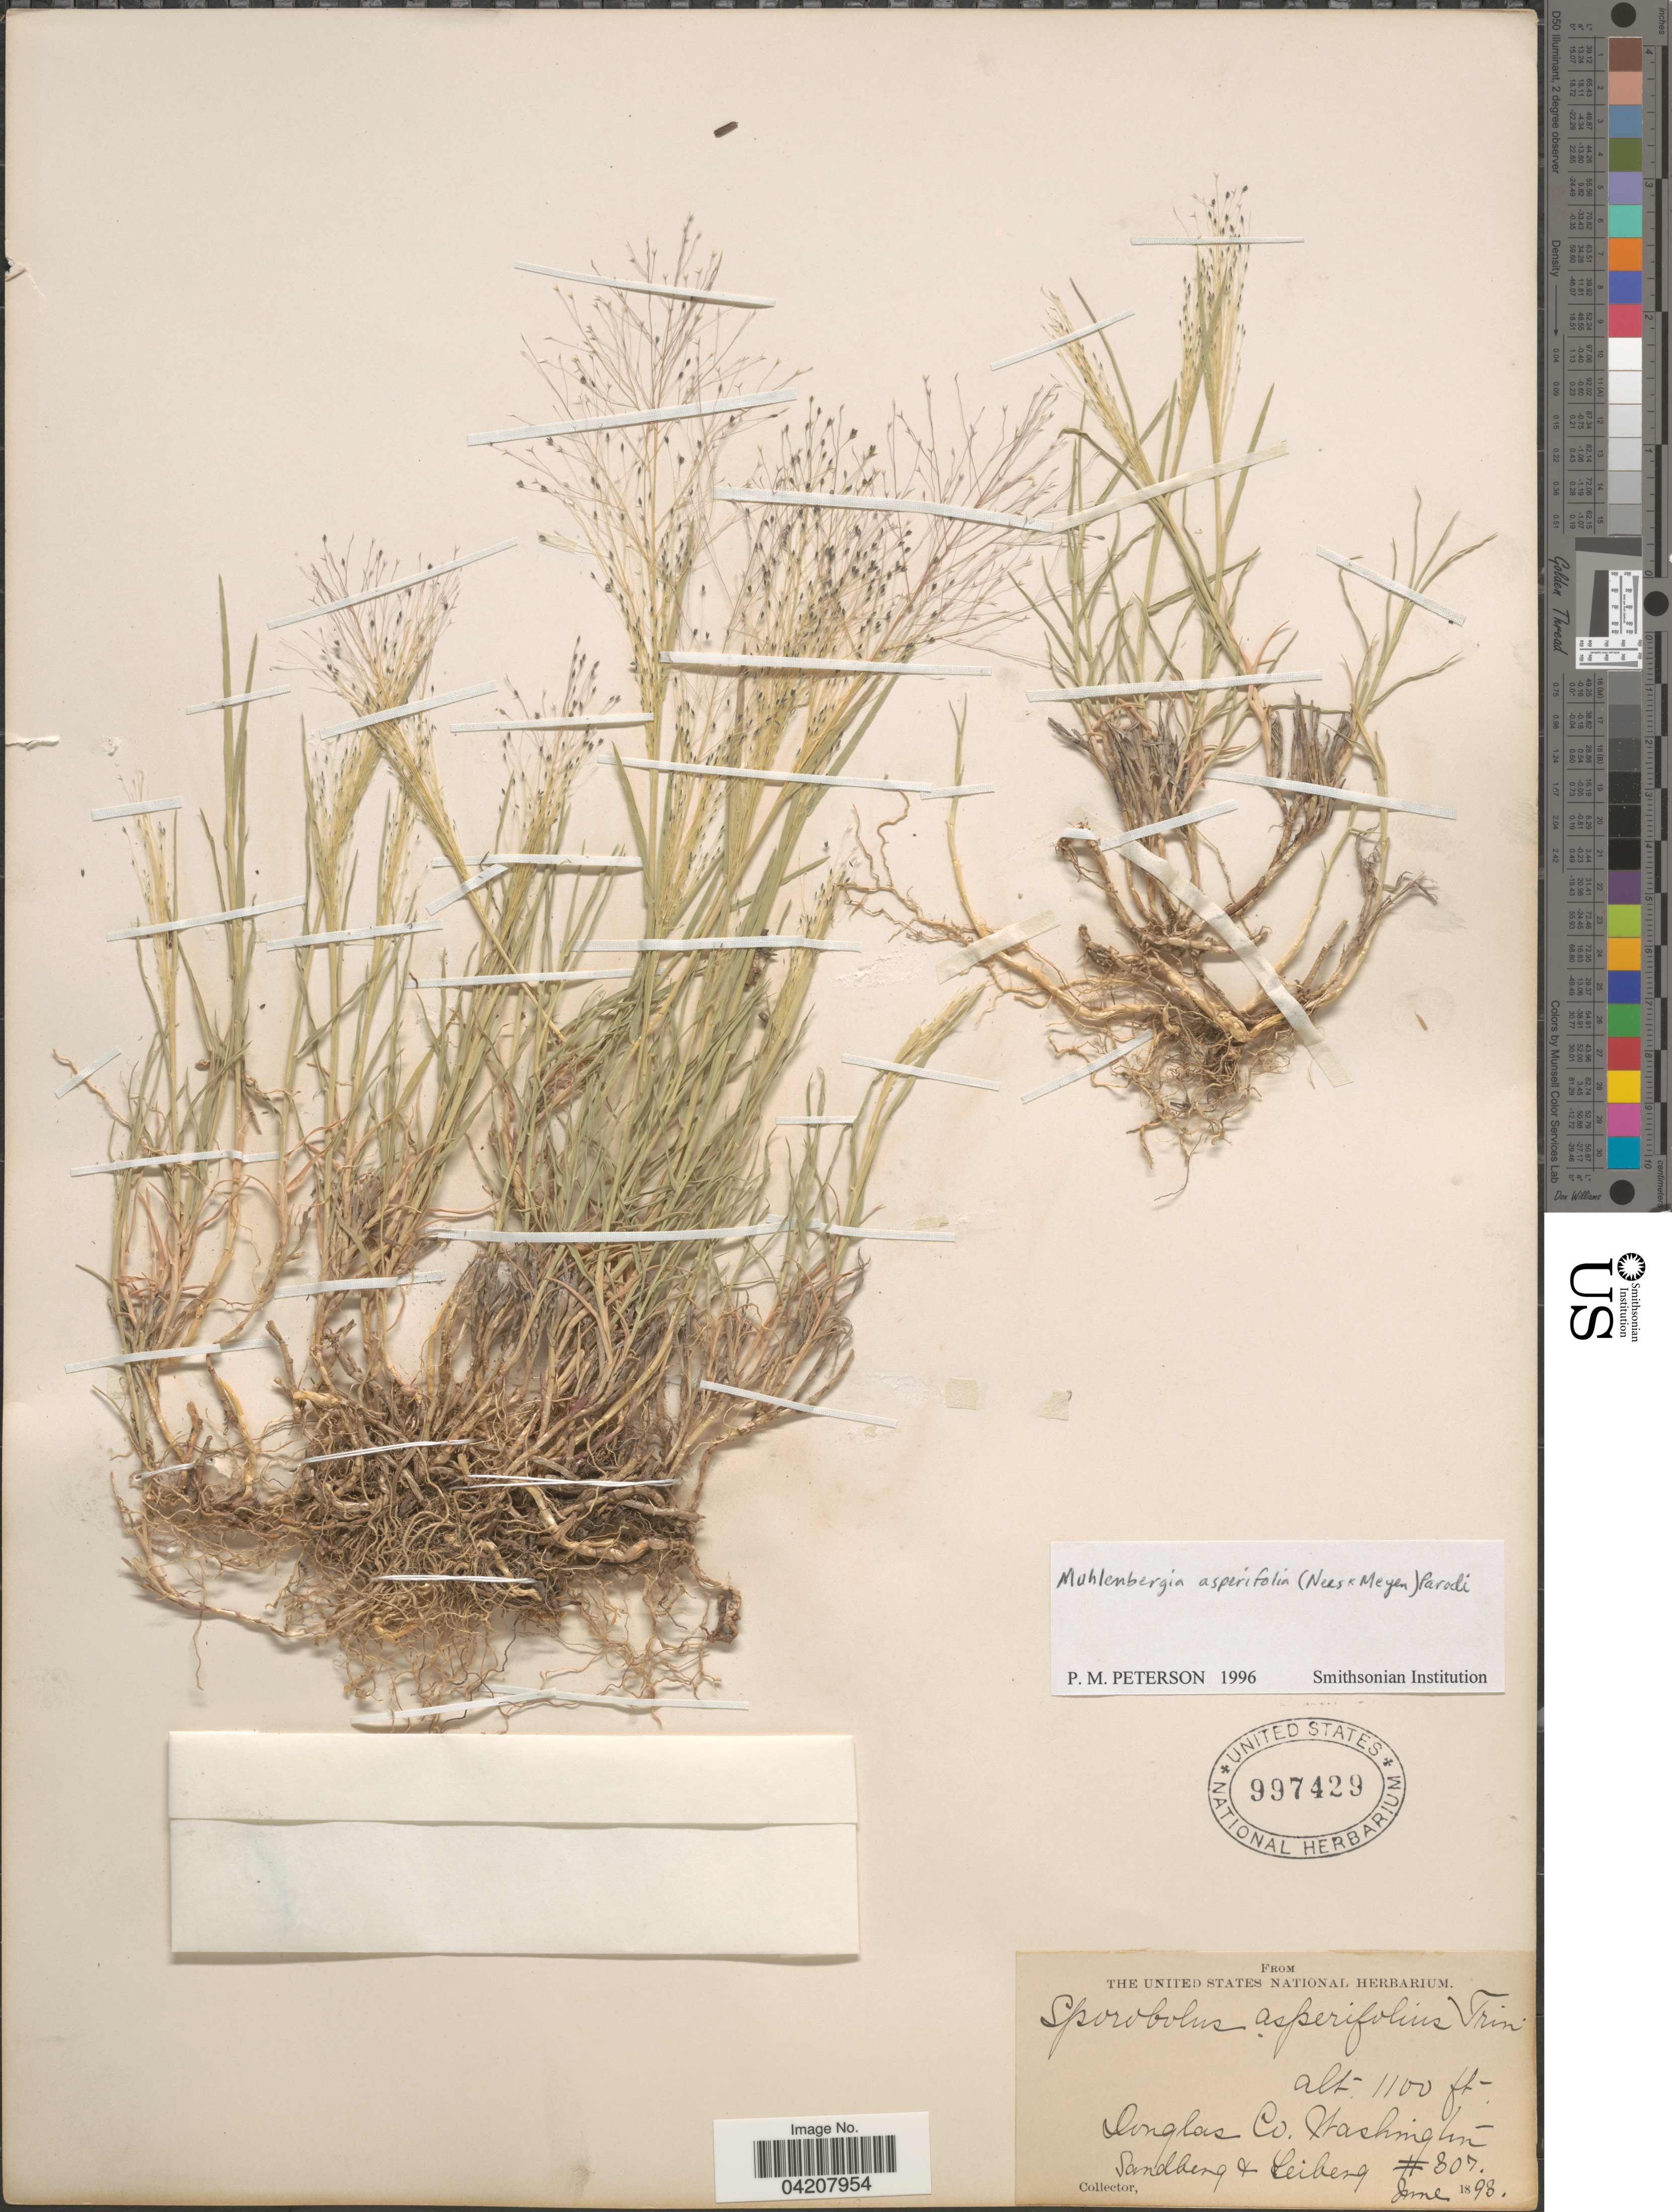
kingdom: Plantae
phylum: Tracheophyta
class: Liliopsida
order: Poales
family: Poaceae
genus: Muhlenbergia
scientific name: Muhlenbergia asperifolia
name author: (Nees & Meyen ex Trin.) Parodi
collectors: Sandberg & -. Leiberg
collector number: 307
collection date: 1893-06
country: United States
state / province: Washington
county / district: Douglas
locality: Douglas Co.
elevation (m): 335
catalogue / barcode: US 997429